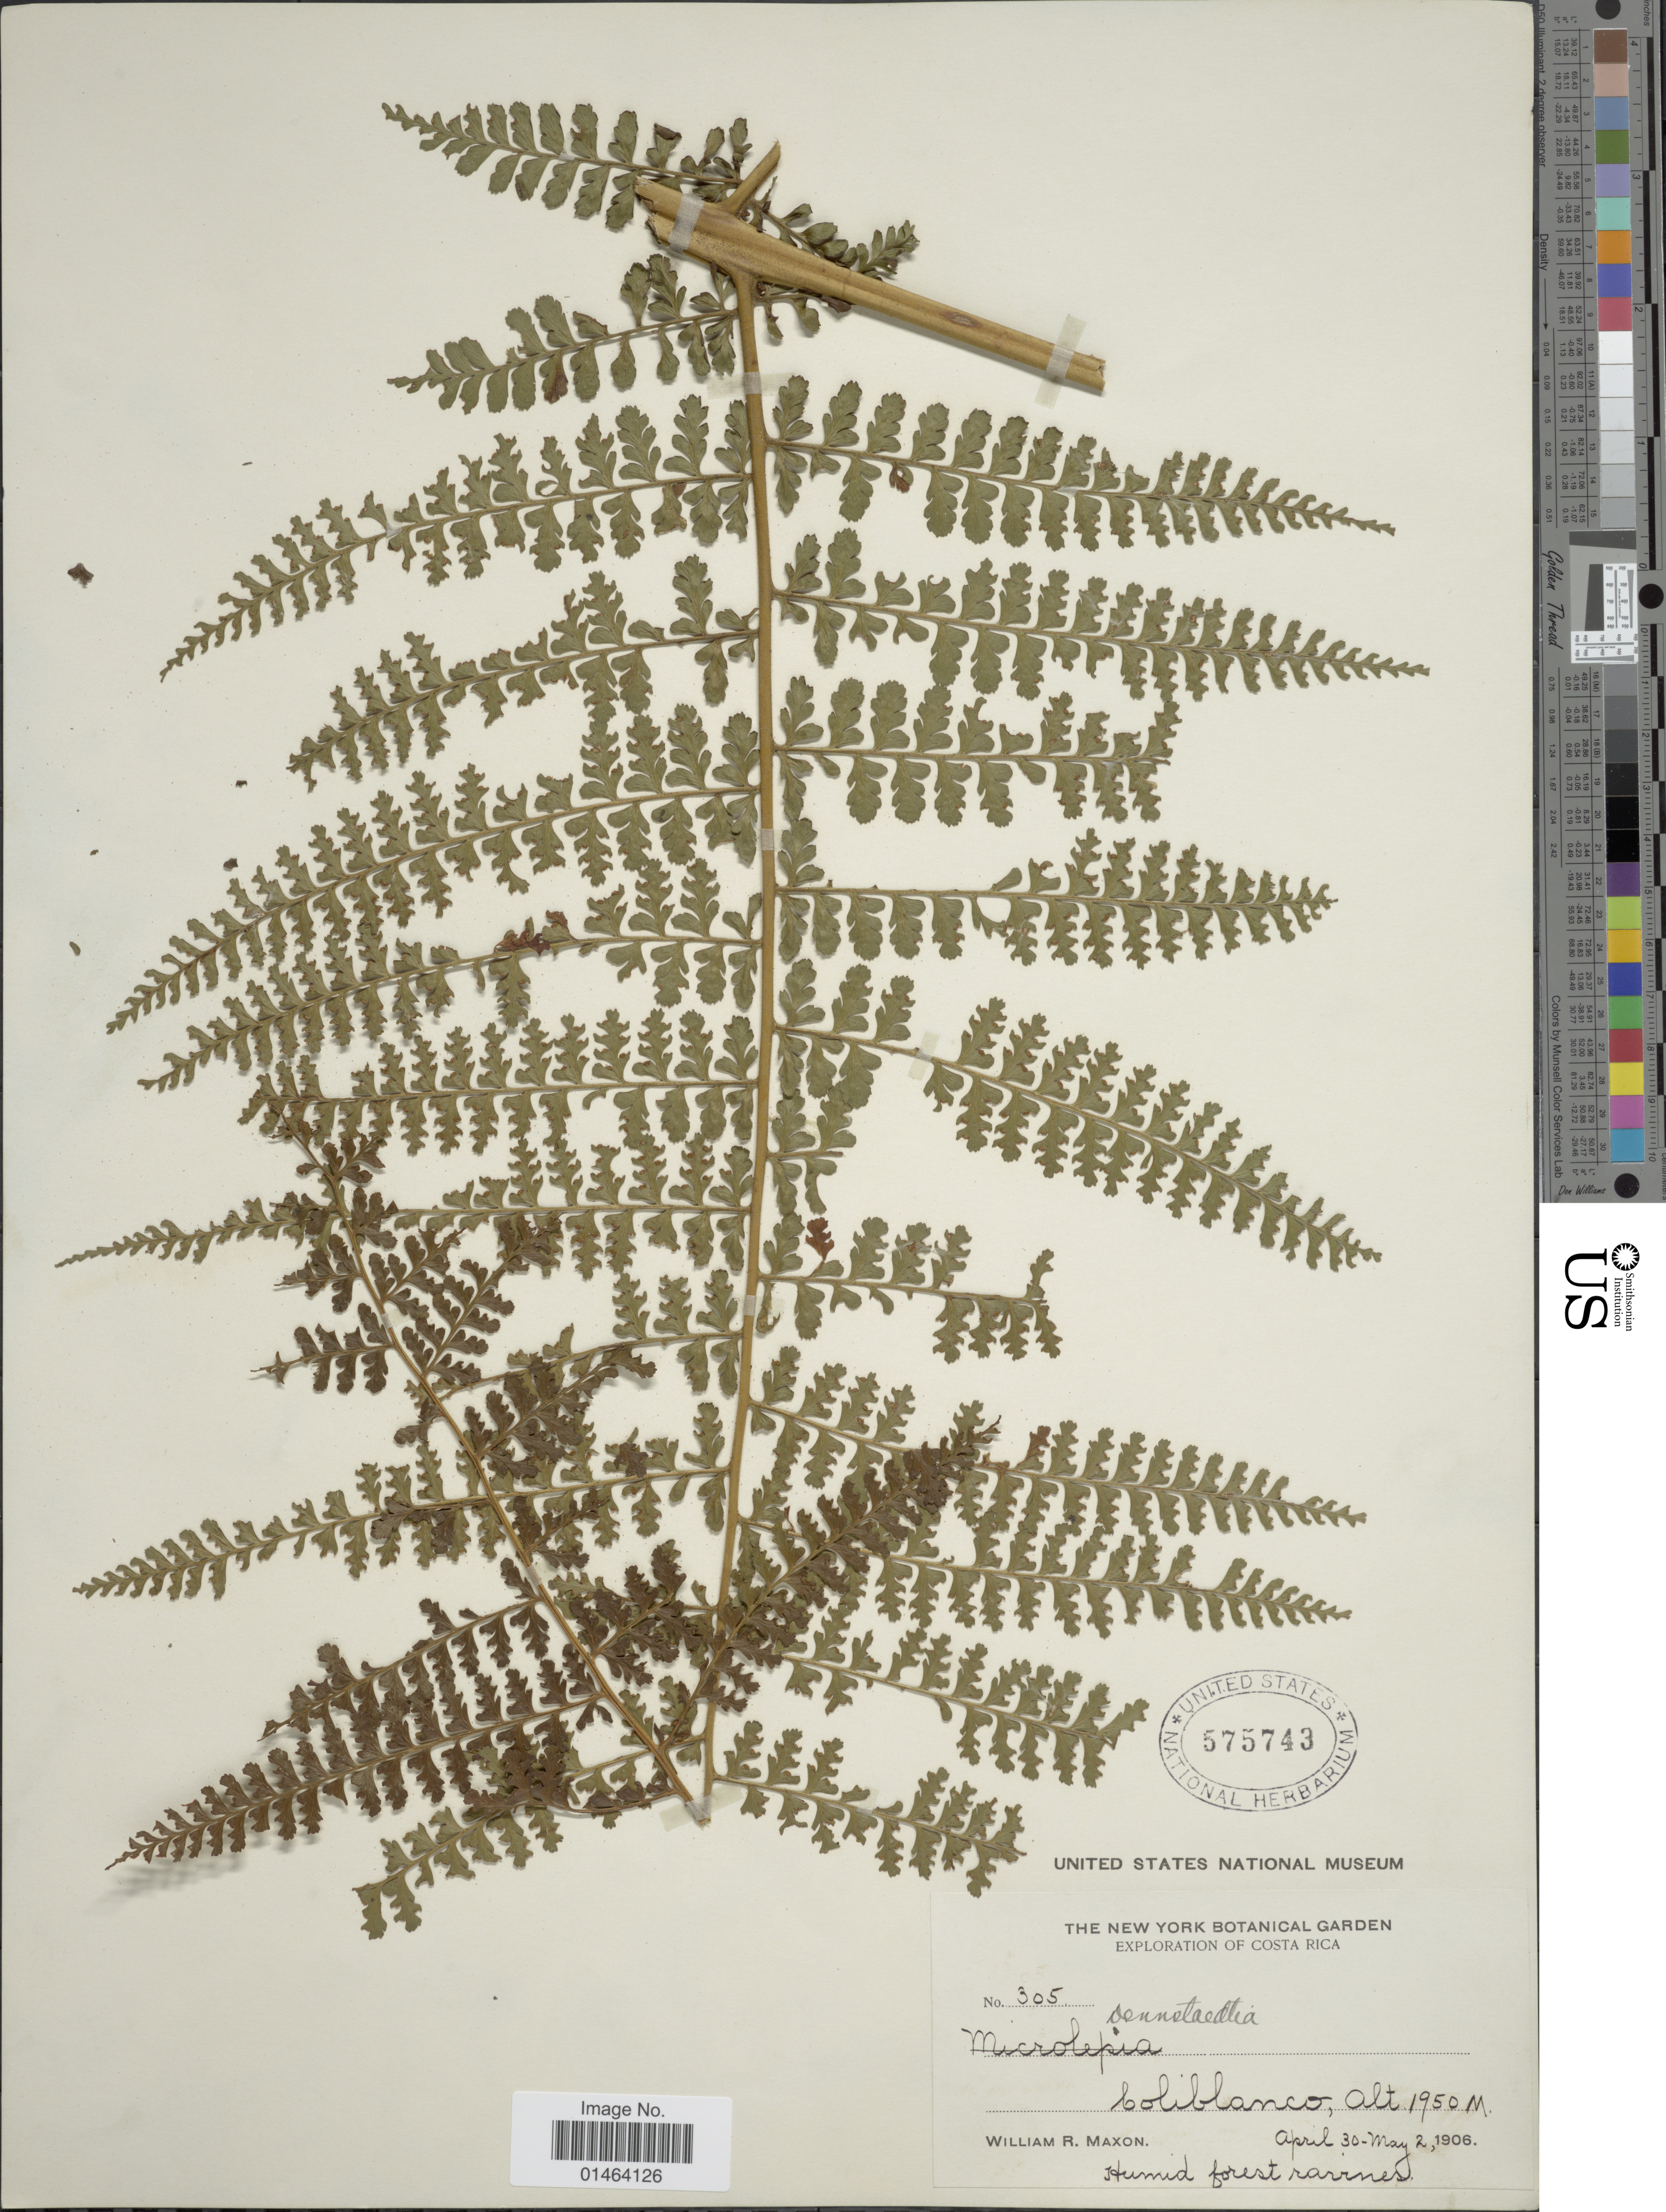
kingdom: Plantae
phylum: Tracheophyta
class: Polypodiopsida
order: Polypodiales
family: Dennstaedtiaceae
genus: Dennstaedtia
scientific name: Dennstaedtia cornuta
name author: (Kaulf.) Mett.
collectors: W. R. Maxon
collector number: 305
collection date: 1906-04-30/1906-05-02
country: Costa Rica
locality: Costa Rica, Humid forest ravines.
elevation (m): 1950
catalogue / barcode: US 575743